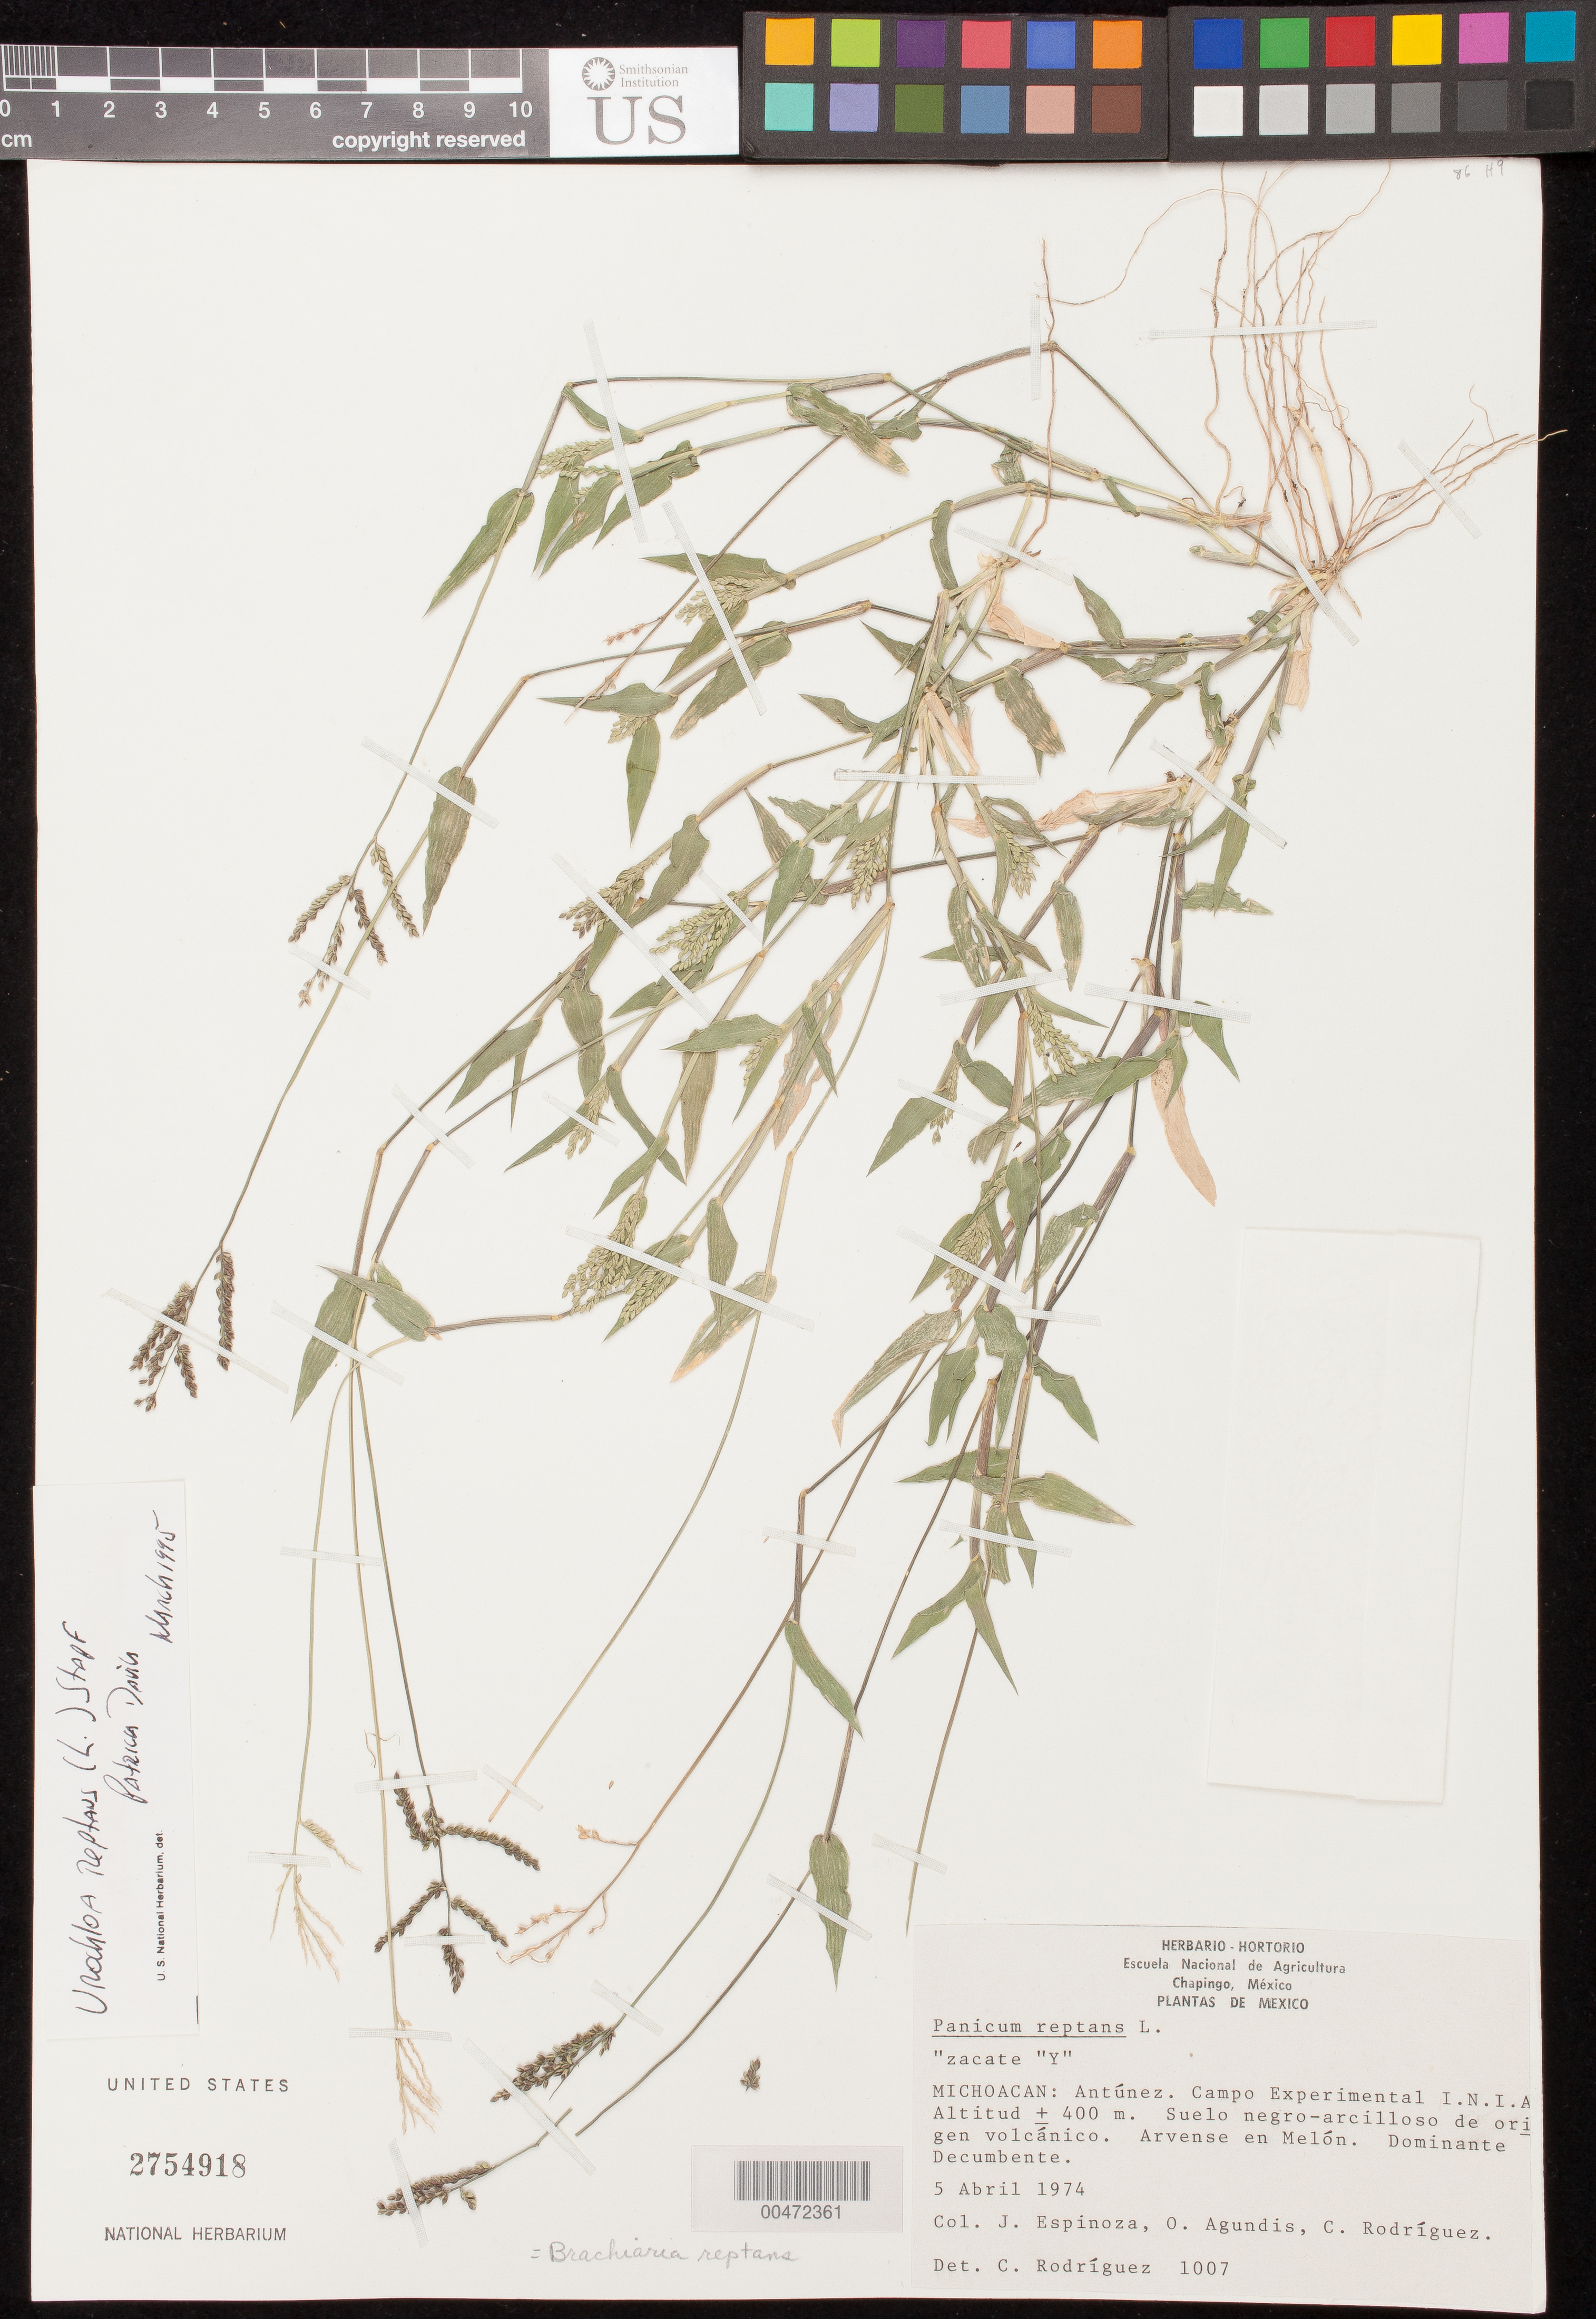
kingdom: Plantae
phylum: Tracheophyta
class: Liliopsida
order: Poales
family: Poaceae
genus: Urochloa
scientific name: Urochloa reptans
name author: (L.) Stapf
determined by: Dávila, P. D.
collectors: J. Espinosa, O. Agundis & C. Rodríguez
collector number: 1007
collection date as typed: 5 Apr 1974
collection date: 1974-04-05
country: Mexico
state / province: Michoacán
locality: Ant£nez, Campo Experimental I.N.I.A., Arvense en Mel¢n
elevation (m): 400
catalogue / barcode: US 2754918